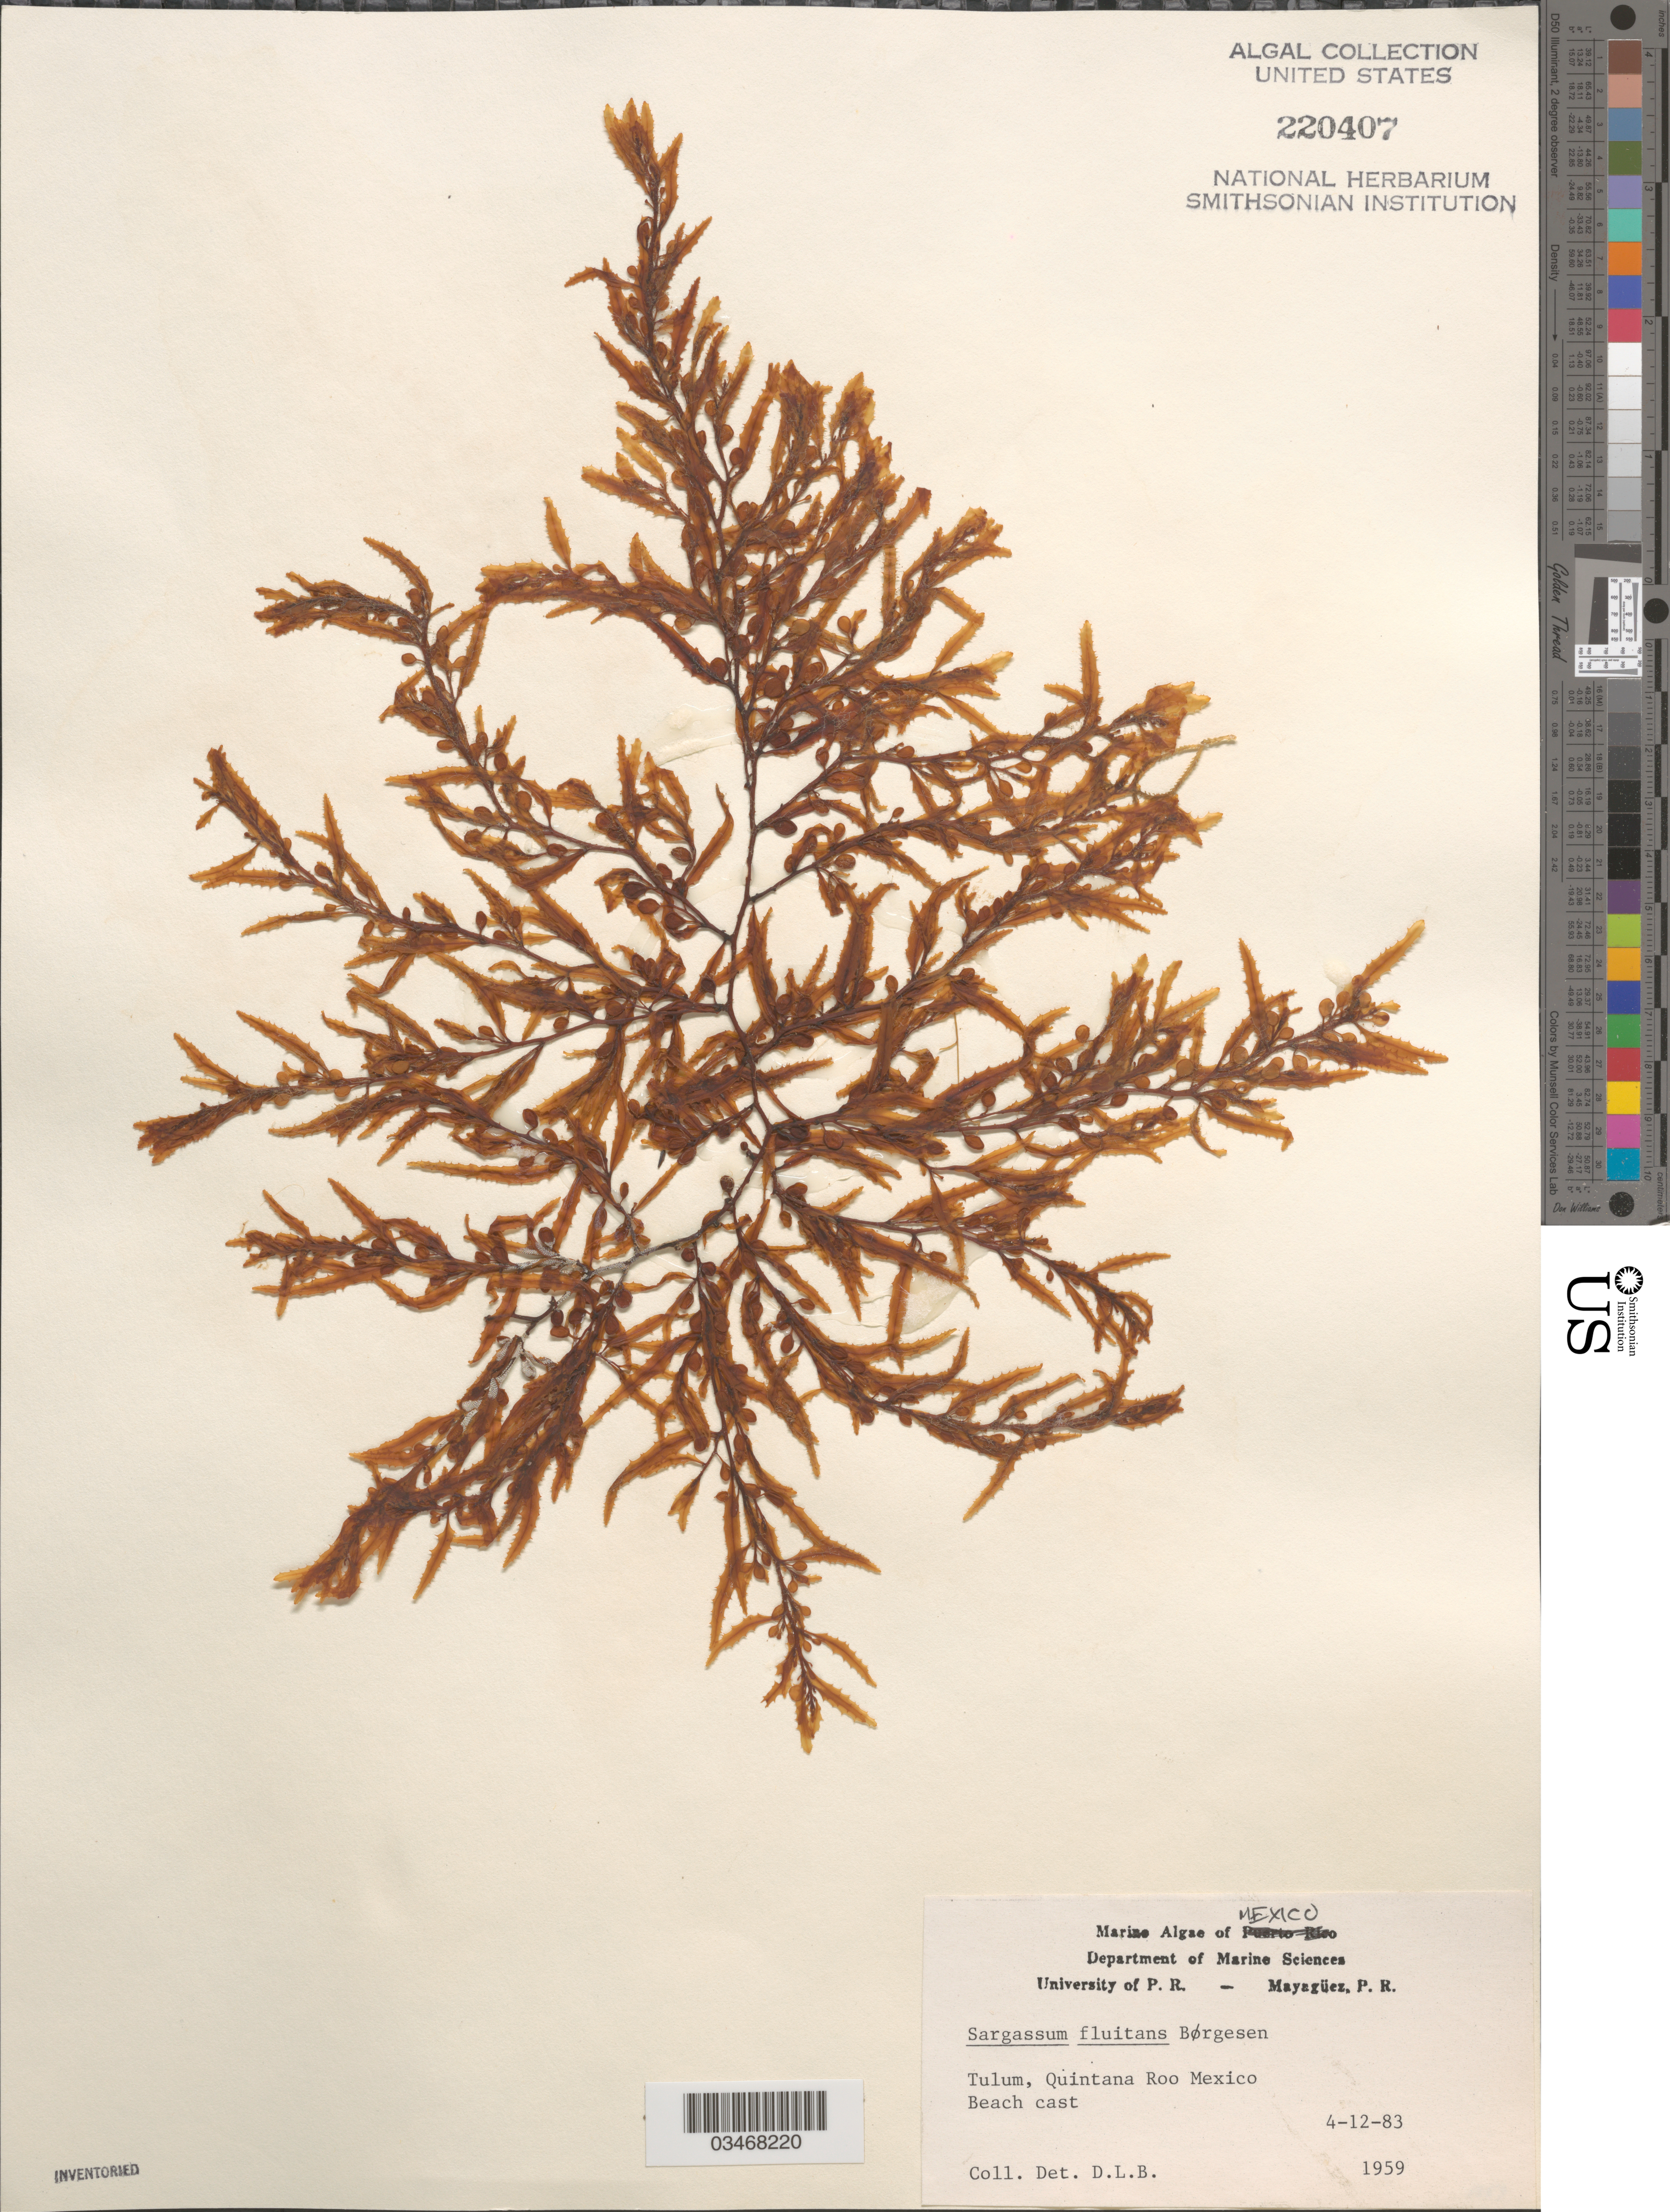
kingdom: Chromista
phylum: Ochrophyta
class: Phaeophyceae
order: Fucales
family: Sargassaceae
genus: Sargassum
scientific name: Sargassum fluitans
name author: (Børgesen) Børgesen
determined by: Ballantine, D. L.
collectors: D.L. Ballantine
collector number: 1959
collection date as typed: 12 Apr 1983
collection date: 1983-04-12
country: Mexico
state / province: Quintana Roo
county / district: Tulum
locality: Tulum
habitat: Beach cast.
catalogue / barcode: US 220407